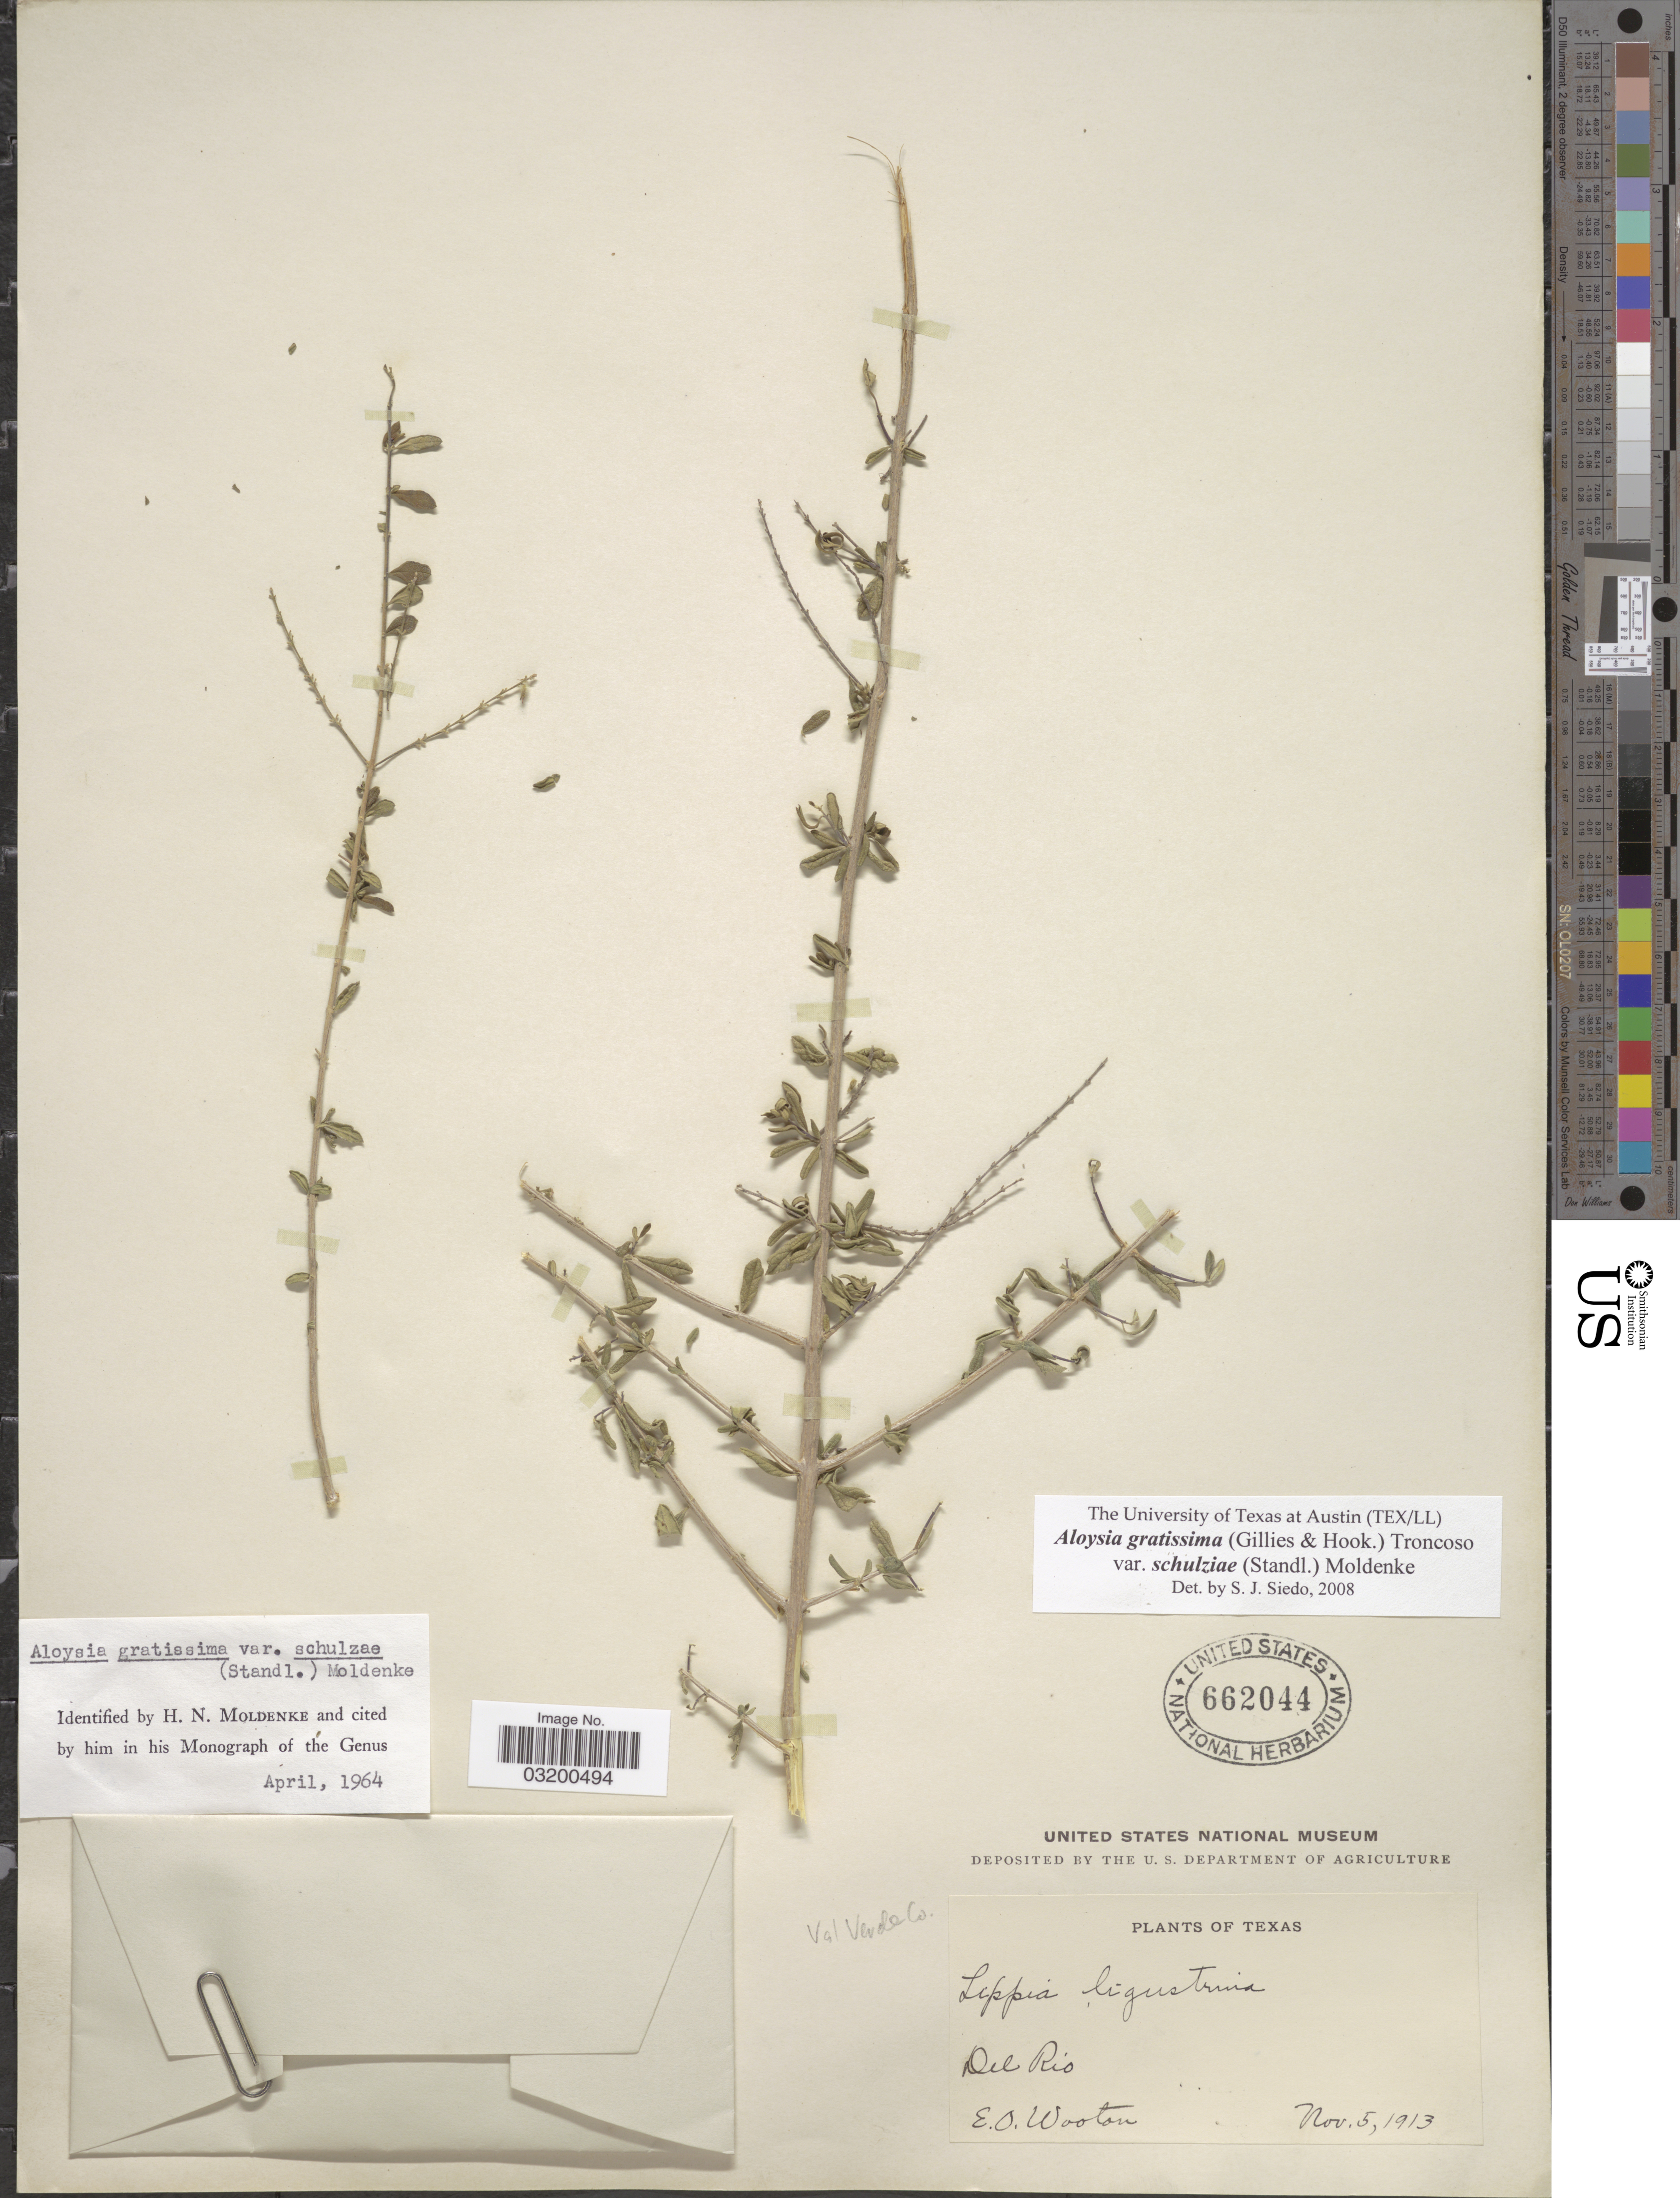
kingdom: Plantae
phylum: Tracheophyta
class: Magnoliopsida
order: Lamiales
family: Verbenaceae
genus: Aloysia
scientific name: Aloysia gratissima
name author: (Gillies & Hook.) Tronc.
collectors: E. O. Wooton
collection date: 1913-11-05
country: United States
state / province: Texas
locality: Del Rio. Val Verde Co.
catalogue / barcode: US 662044